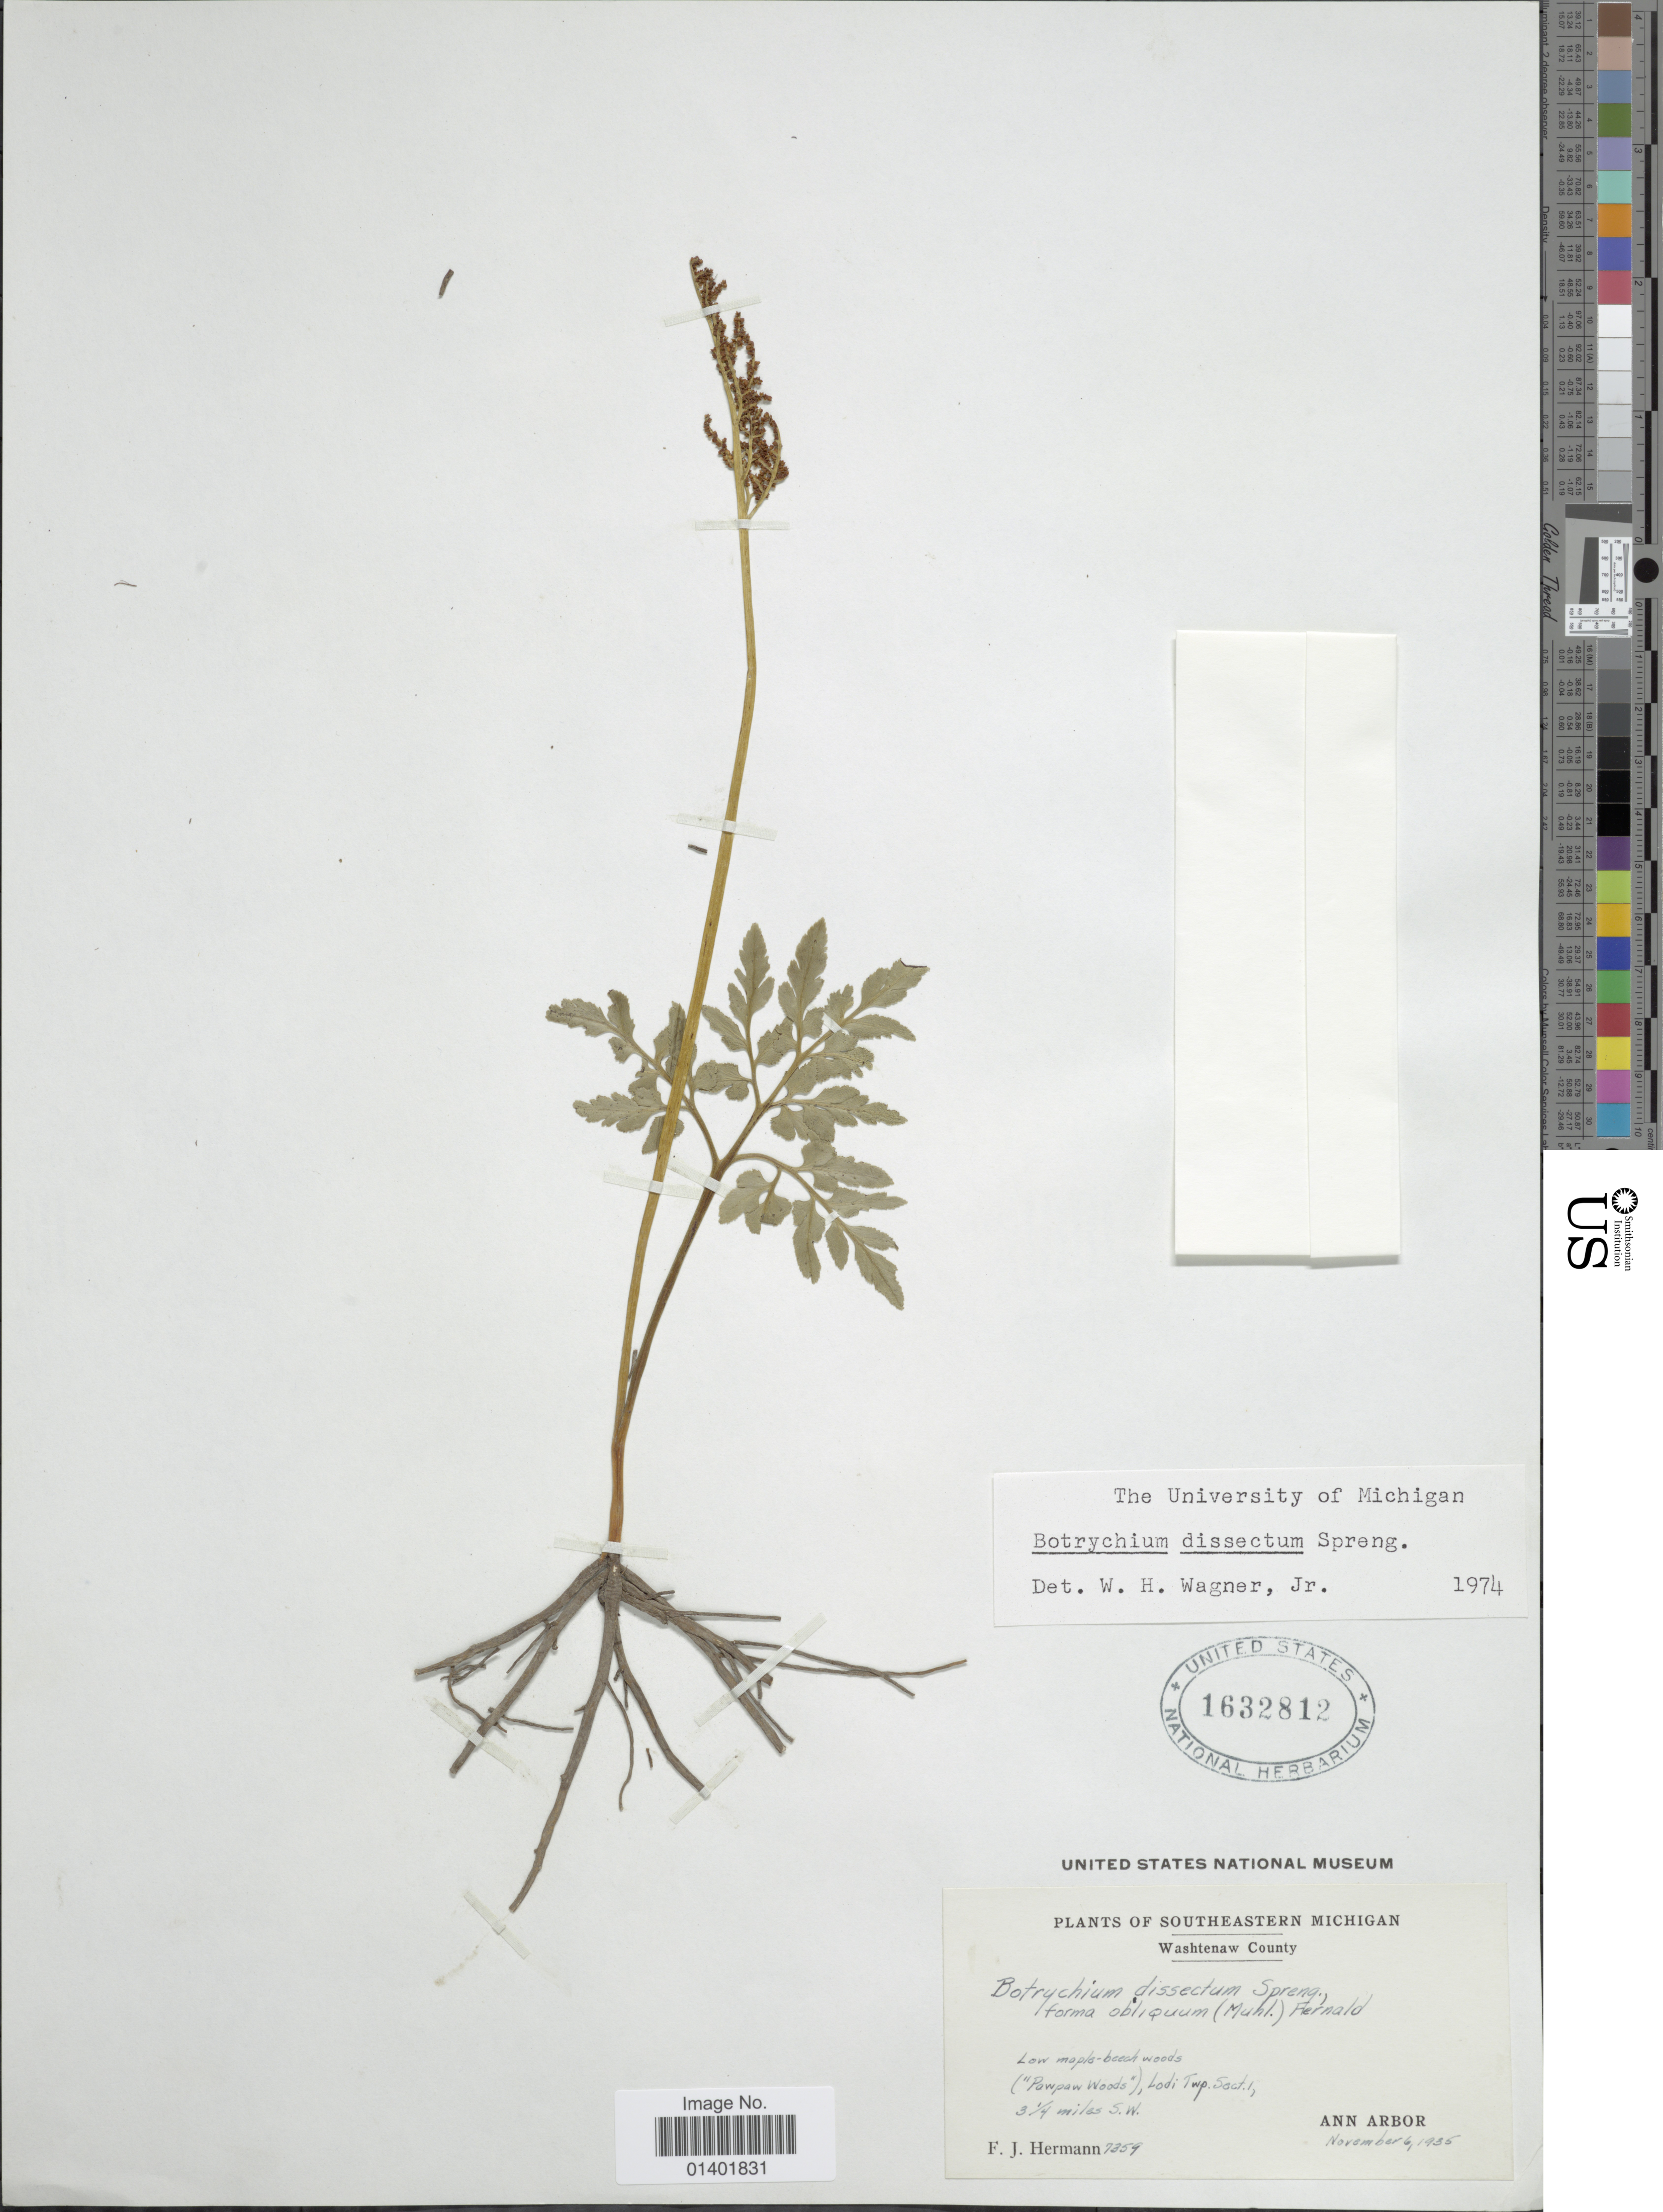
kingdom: Plantae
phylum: Tracheophyta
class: Polypodiopsida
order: Ophioglossales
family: Ophioglossaceae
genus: Botrychium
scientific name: Botrychium dissectum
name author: Spreng.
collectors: F. J. Hermann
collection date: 1935-11-06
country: United States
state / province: Michigan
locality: Low maple-beech woods. ("Pawpaw Woods"), LodI Twp. Sect. 1, 3 1/4 S.W. Ann Arbor.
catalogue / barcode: US 1632812